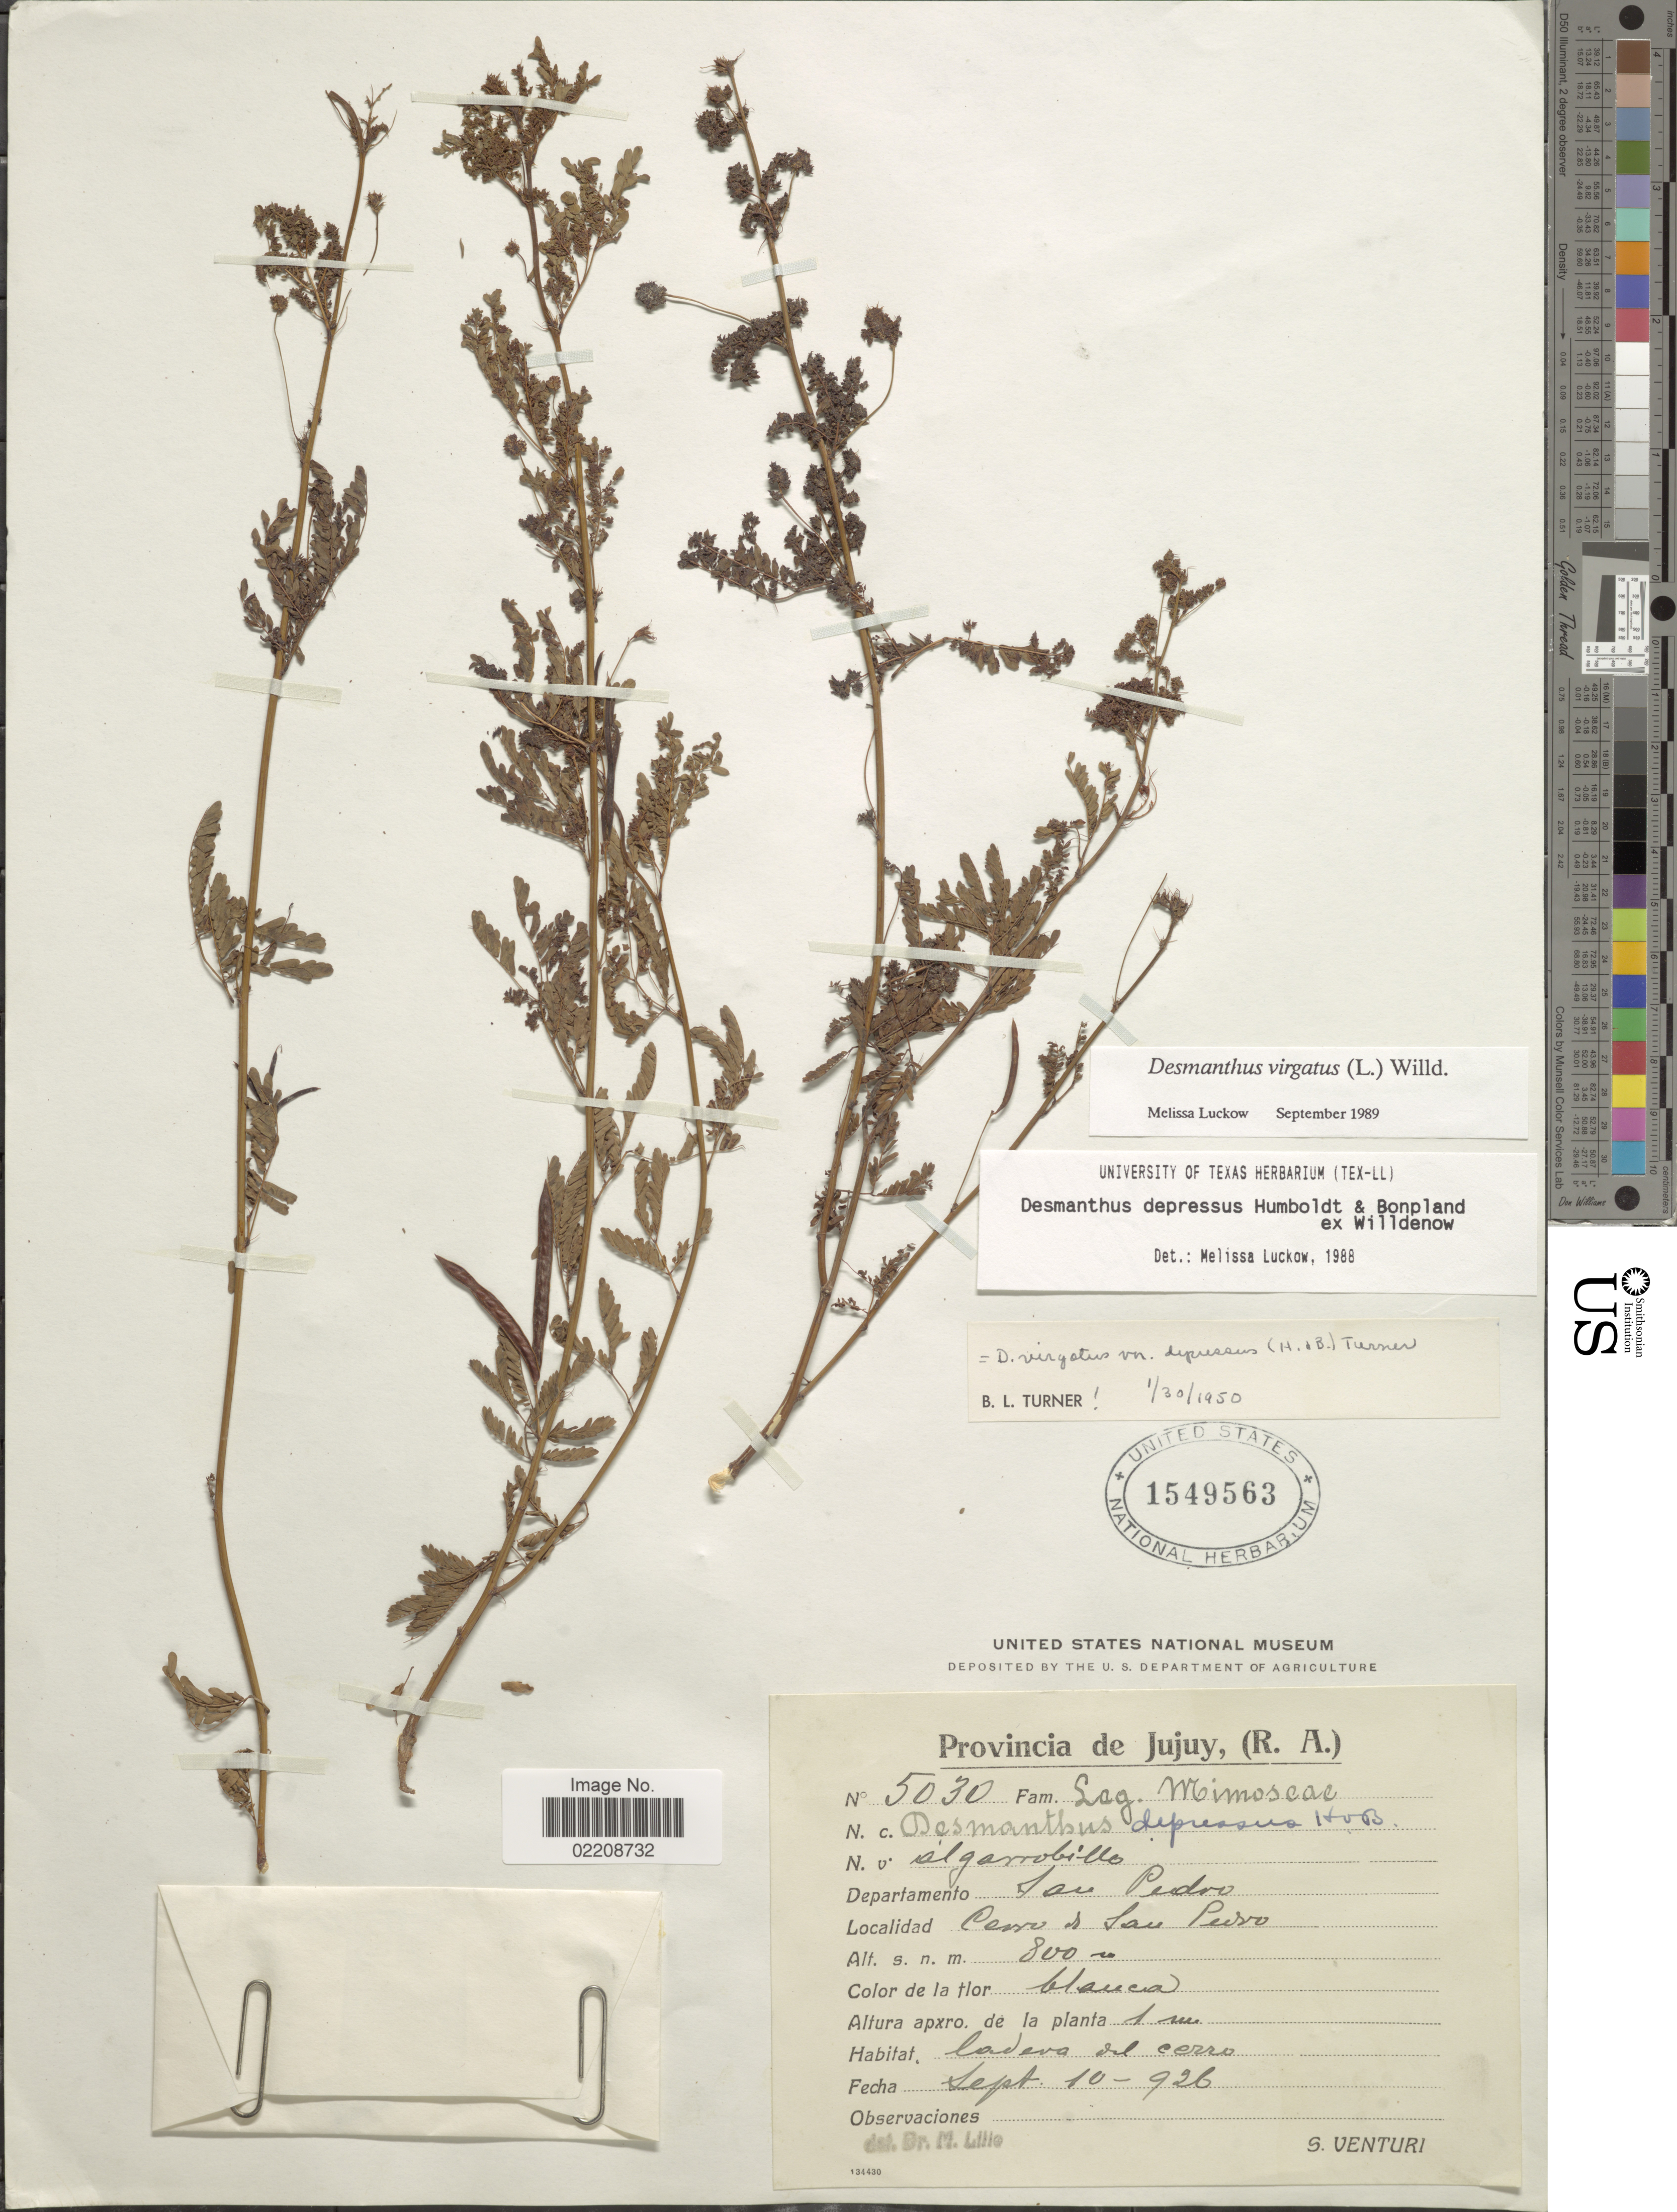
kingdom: Plantae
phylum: Tracheophyta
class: Magnoliopsida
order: Fabales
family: Fabaceae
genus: Desmanthus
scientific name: Desmanthus virgatus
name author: (L.) Willd.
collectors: S. Venturi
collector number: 5030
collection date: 1926-09-10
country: Argentina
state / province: Jujuy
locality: Departamento San Pedro, Cerro de San Pedro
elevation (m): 800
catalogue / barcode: US 1549563